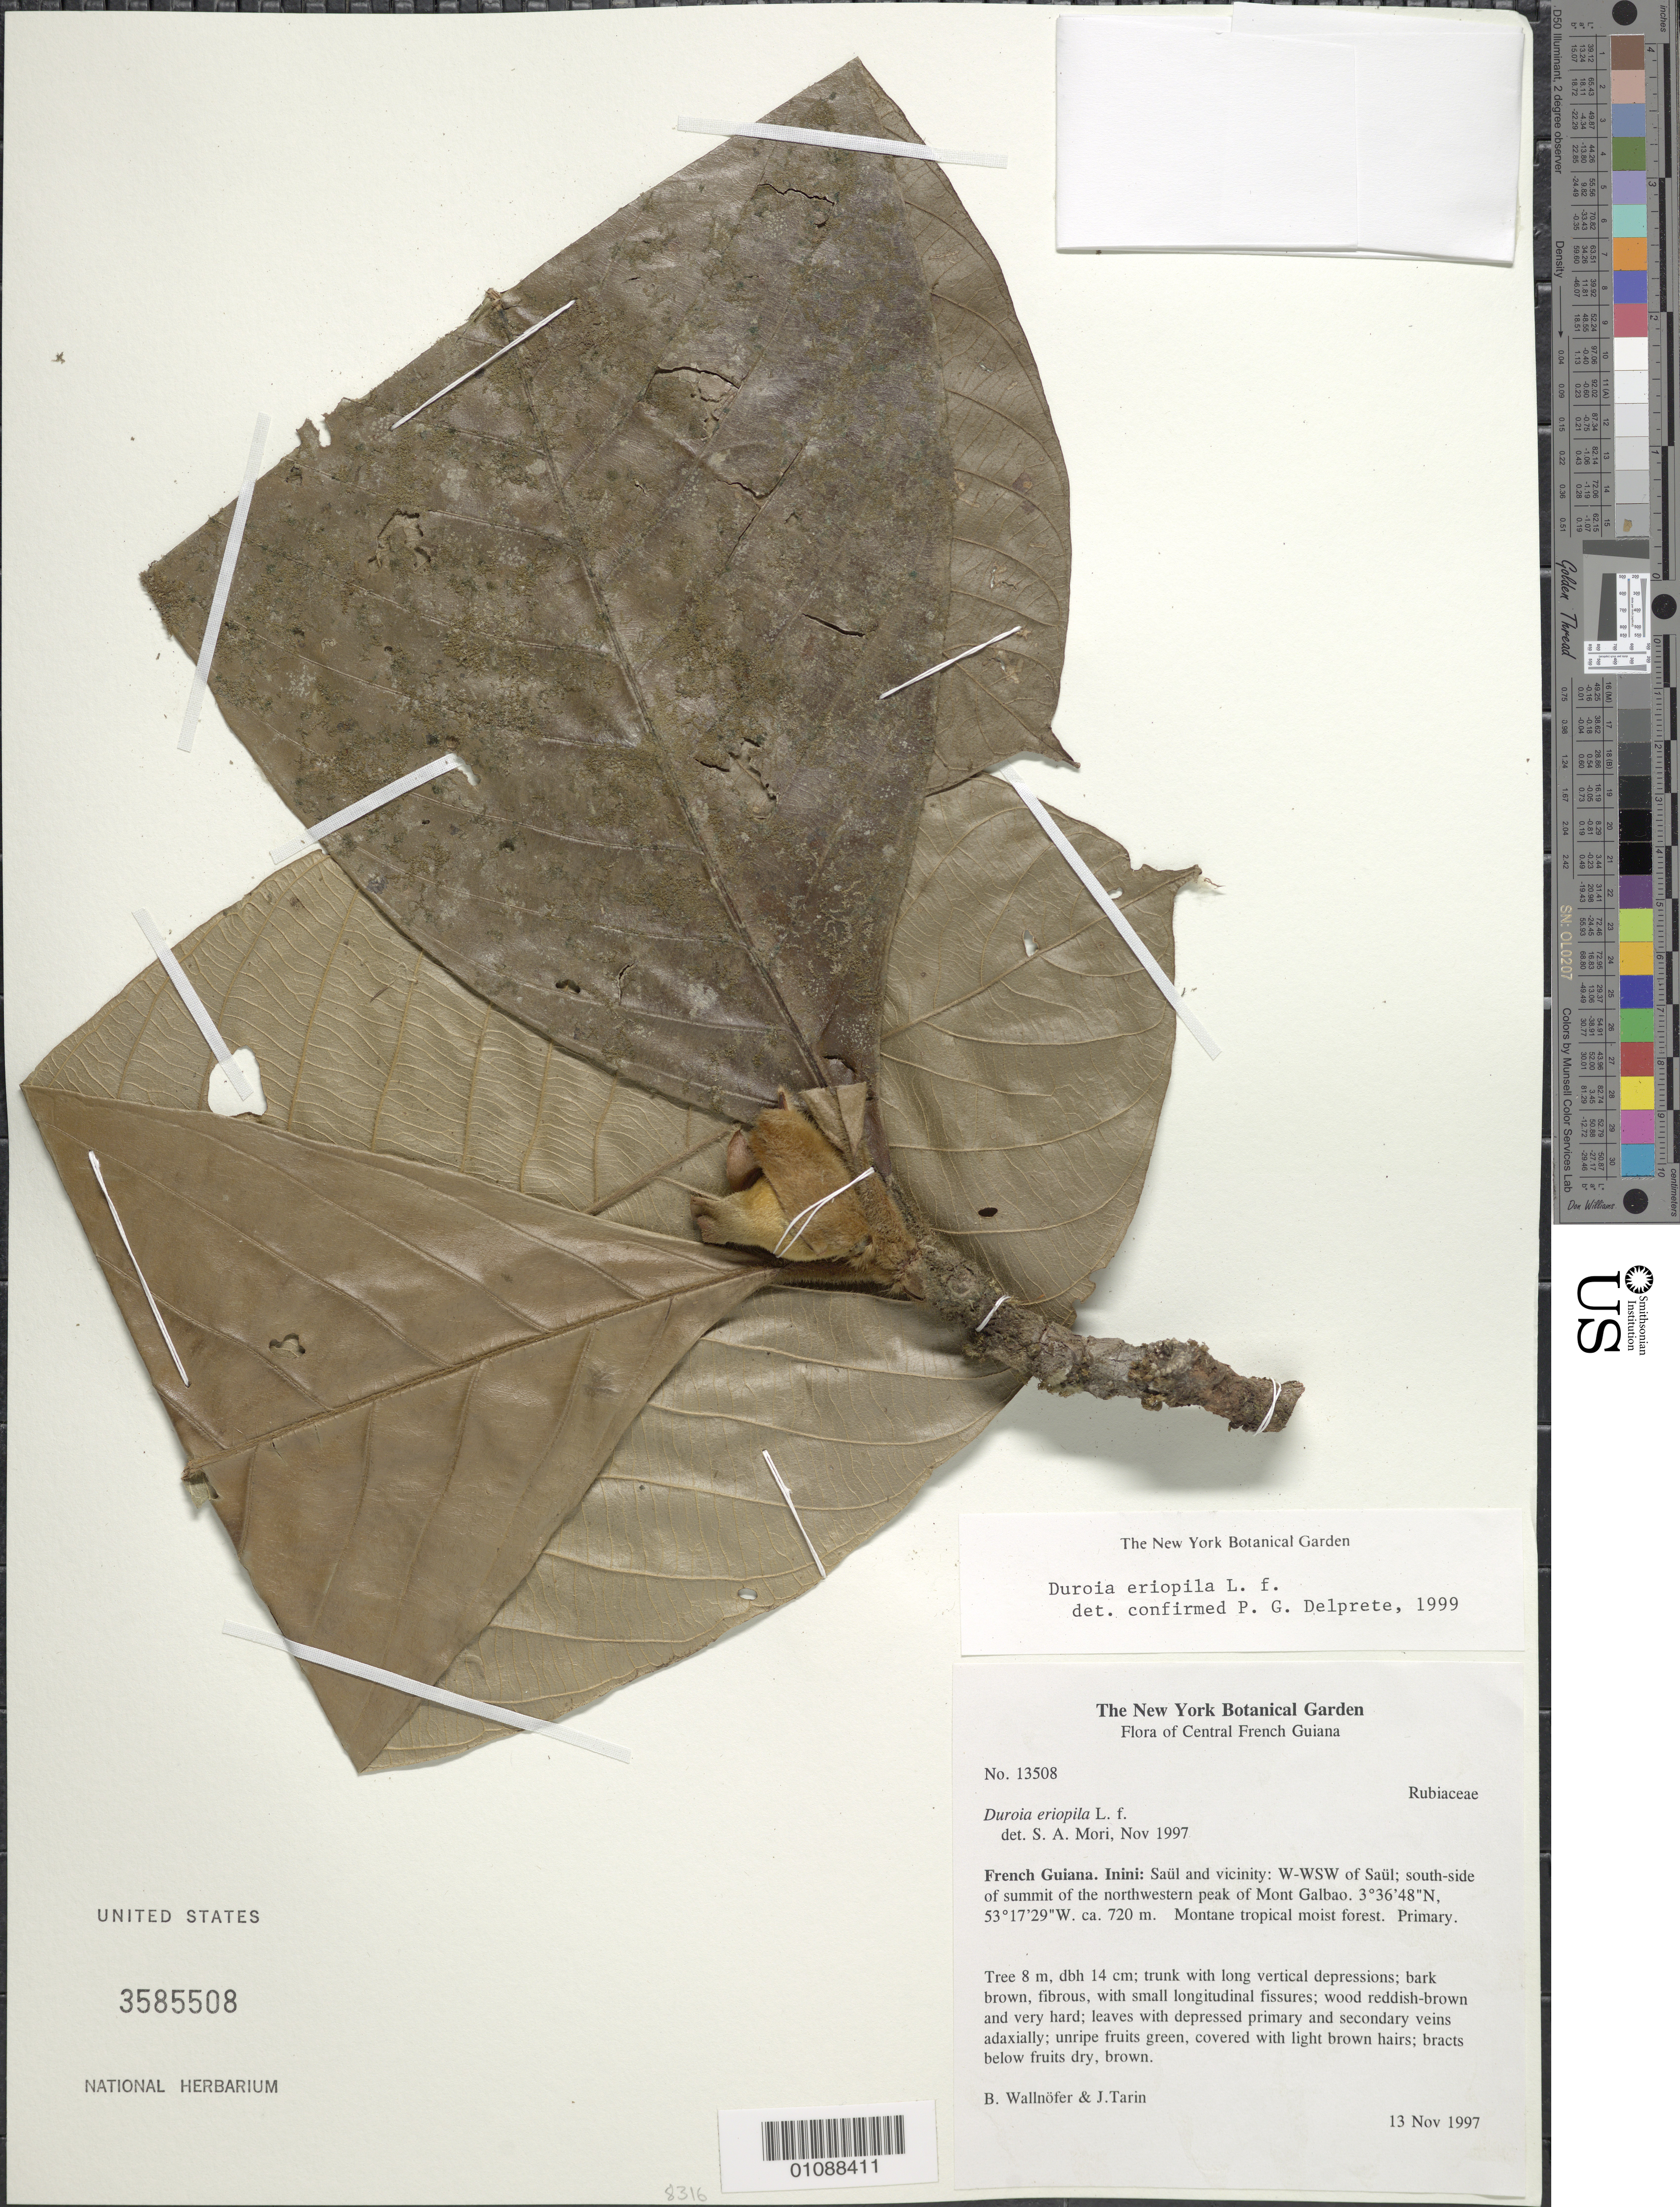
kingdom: Plantae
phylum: Tracheophyta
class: Magnoliopsida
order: Gentianales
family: Rubiaceae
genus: Duroia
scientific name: Duroia eriopila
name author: L. f.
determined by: Delprete, P. G., Herb. de Guyane Cay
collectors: B. Wallnöfer & J. Tarin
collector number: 13508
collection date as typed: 13-Nov-97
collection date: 1997-11-13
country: French Guiana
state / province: Saint-Laurent-du-Maroni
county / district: Saül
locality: Inini: Saül and vicinity, W-WSW of Saül, south-side of summit of the NW peak of Mont Galbao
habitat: Montane tropical moist forest. Primary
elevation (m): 720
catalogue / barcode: US 3585508